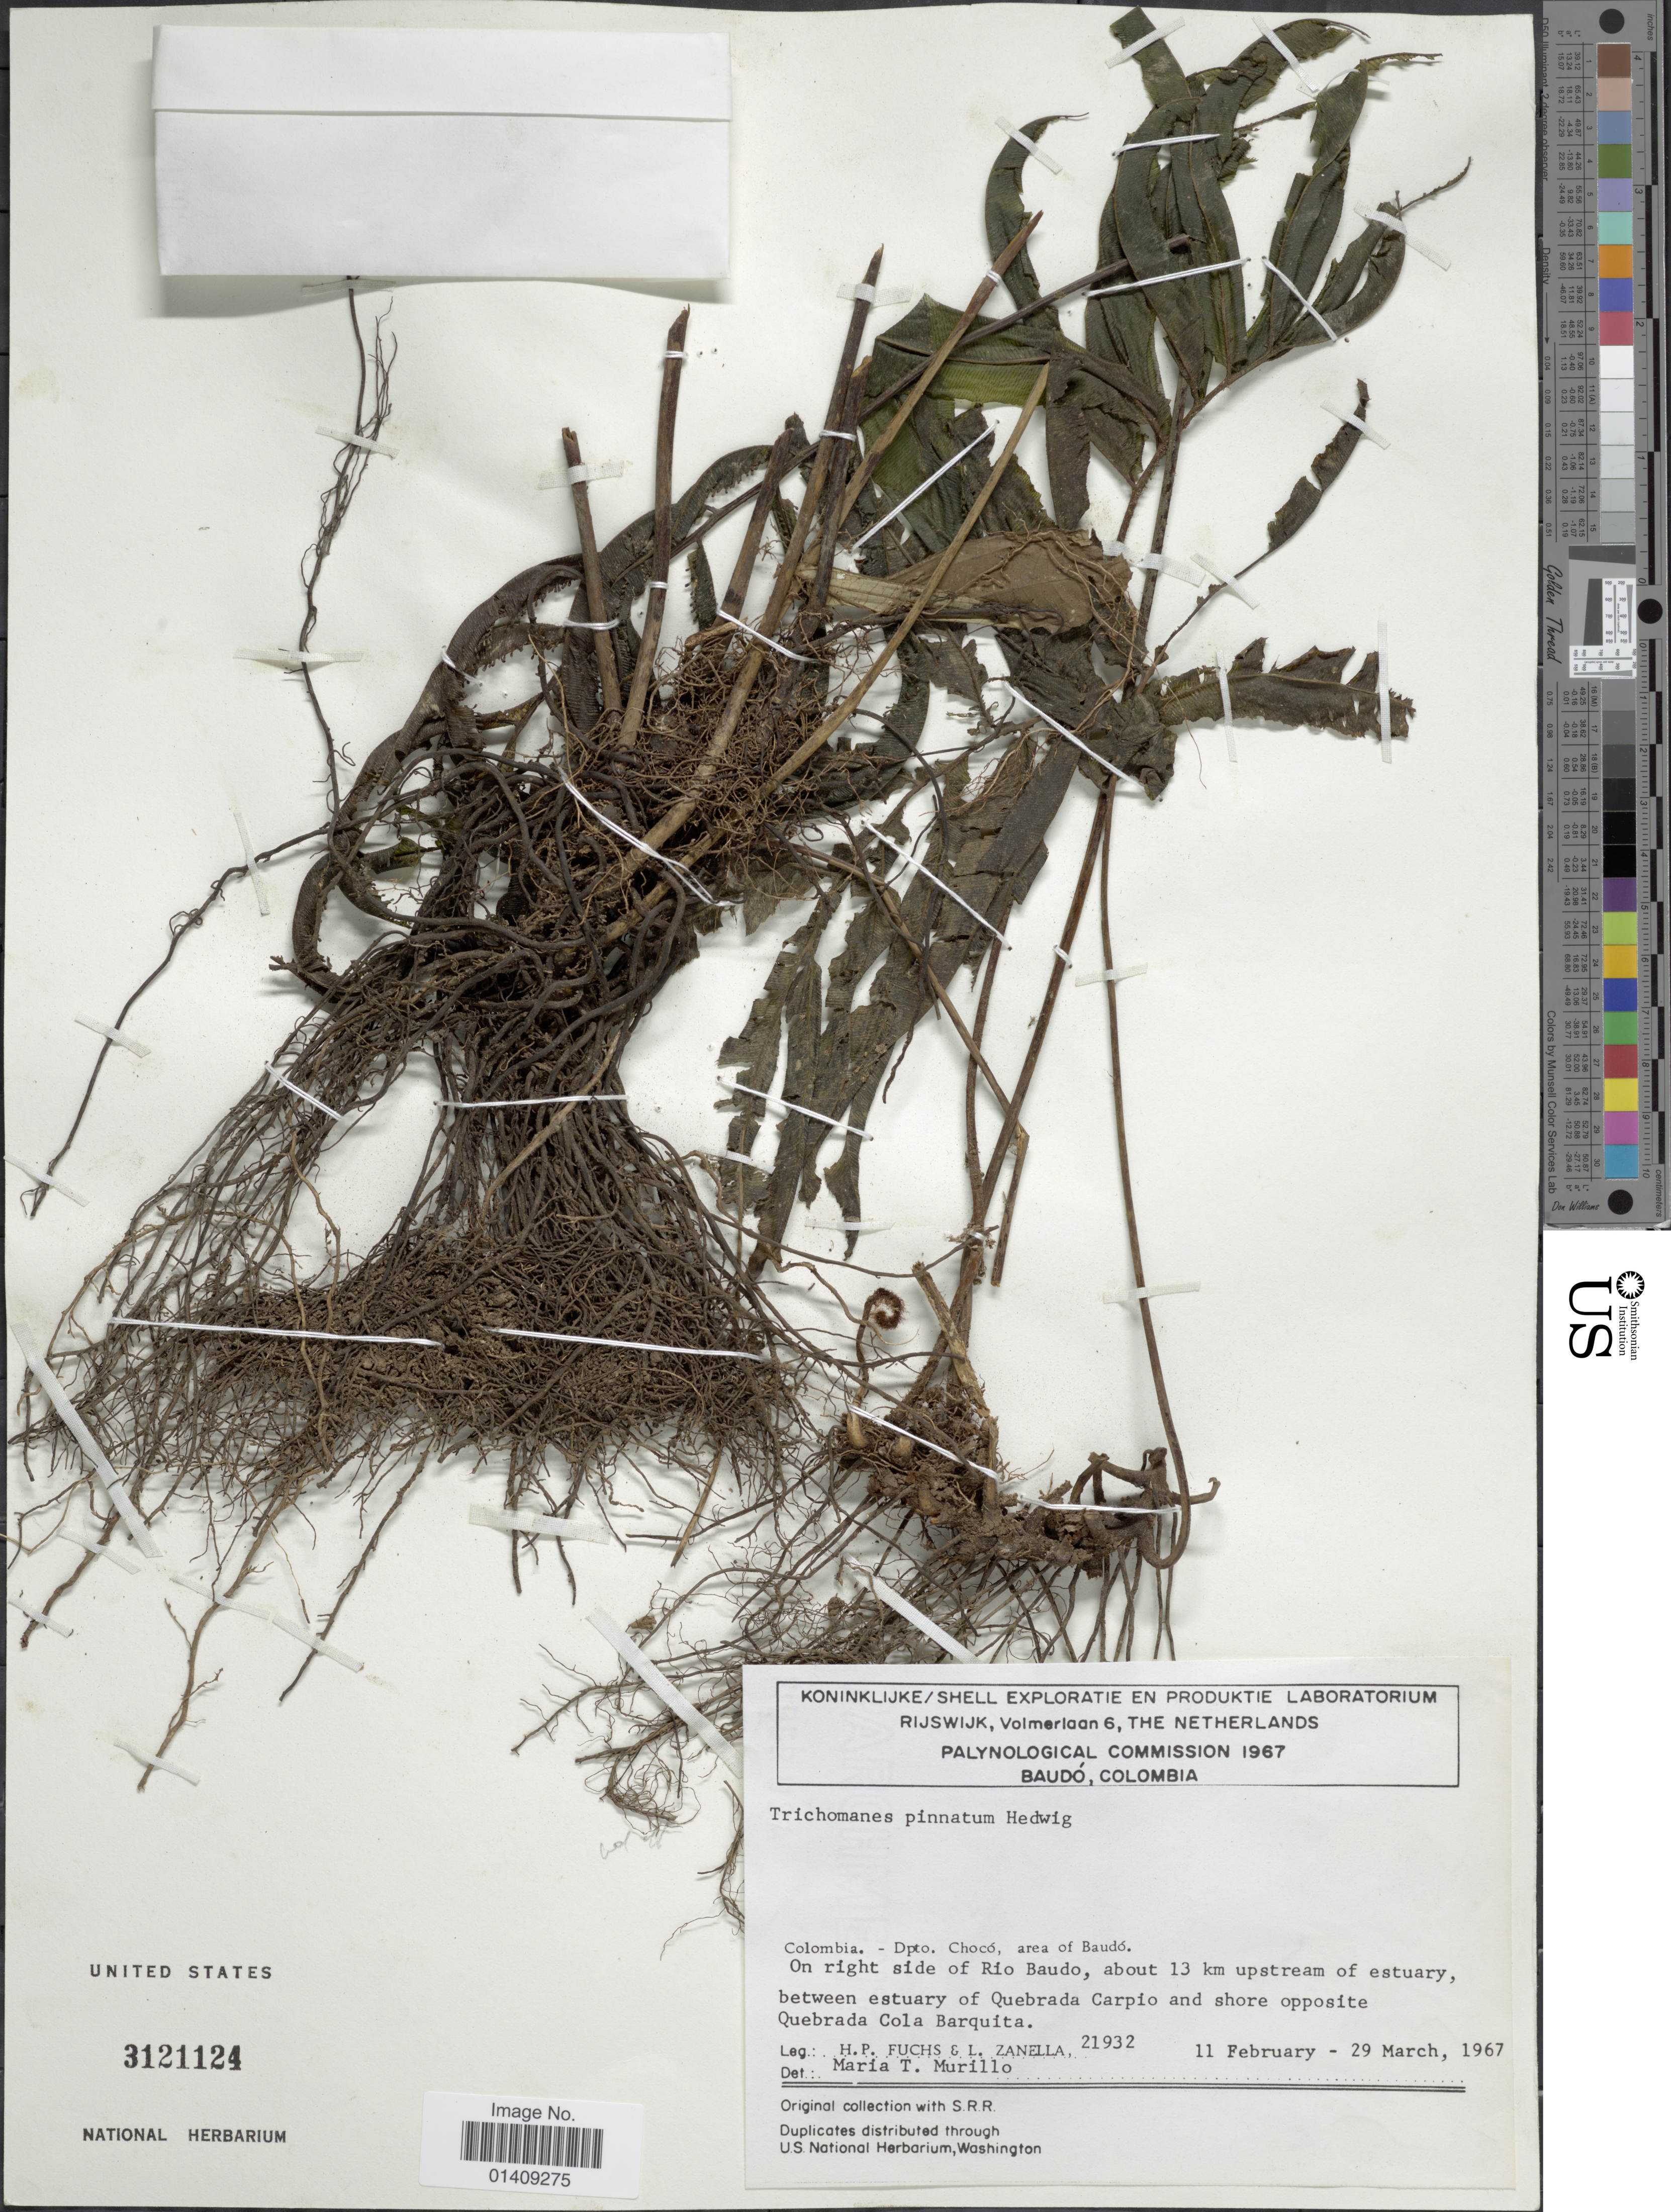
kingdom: Plantae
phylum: Tracheophyta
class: Polypodiopsida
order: Hymenophyllales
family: Hymenophyllaceae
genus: Trichomanes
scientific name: Trichomanes pinnatum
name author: Hedw.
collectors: H. P. Fuchs, L. Zanella & M. Murillo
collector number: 21932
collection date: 1967-02-11/1967-03-29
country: Colombia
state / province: Chocó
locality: Dpto. Choco area of Baudo on right side of Rio Baudo about 13 km upstream between estuary of Quebrada Carpio and shore opposite Quebrada Cola Barquita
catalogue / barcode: US 3121124